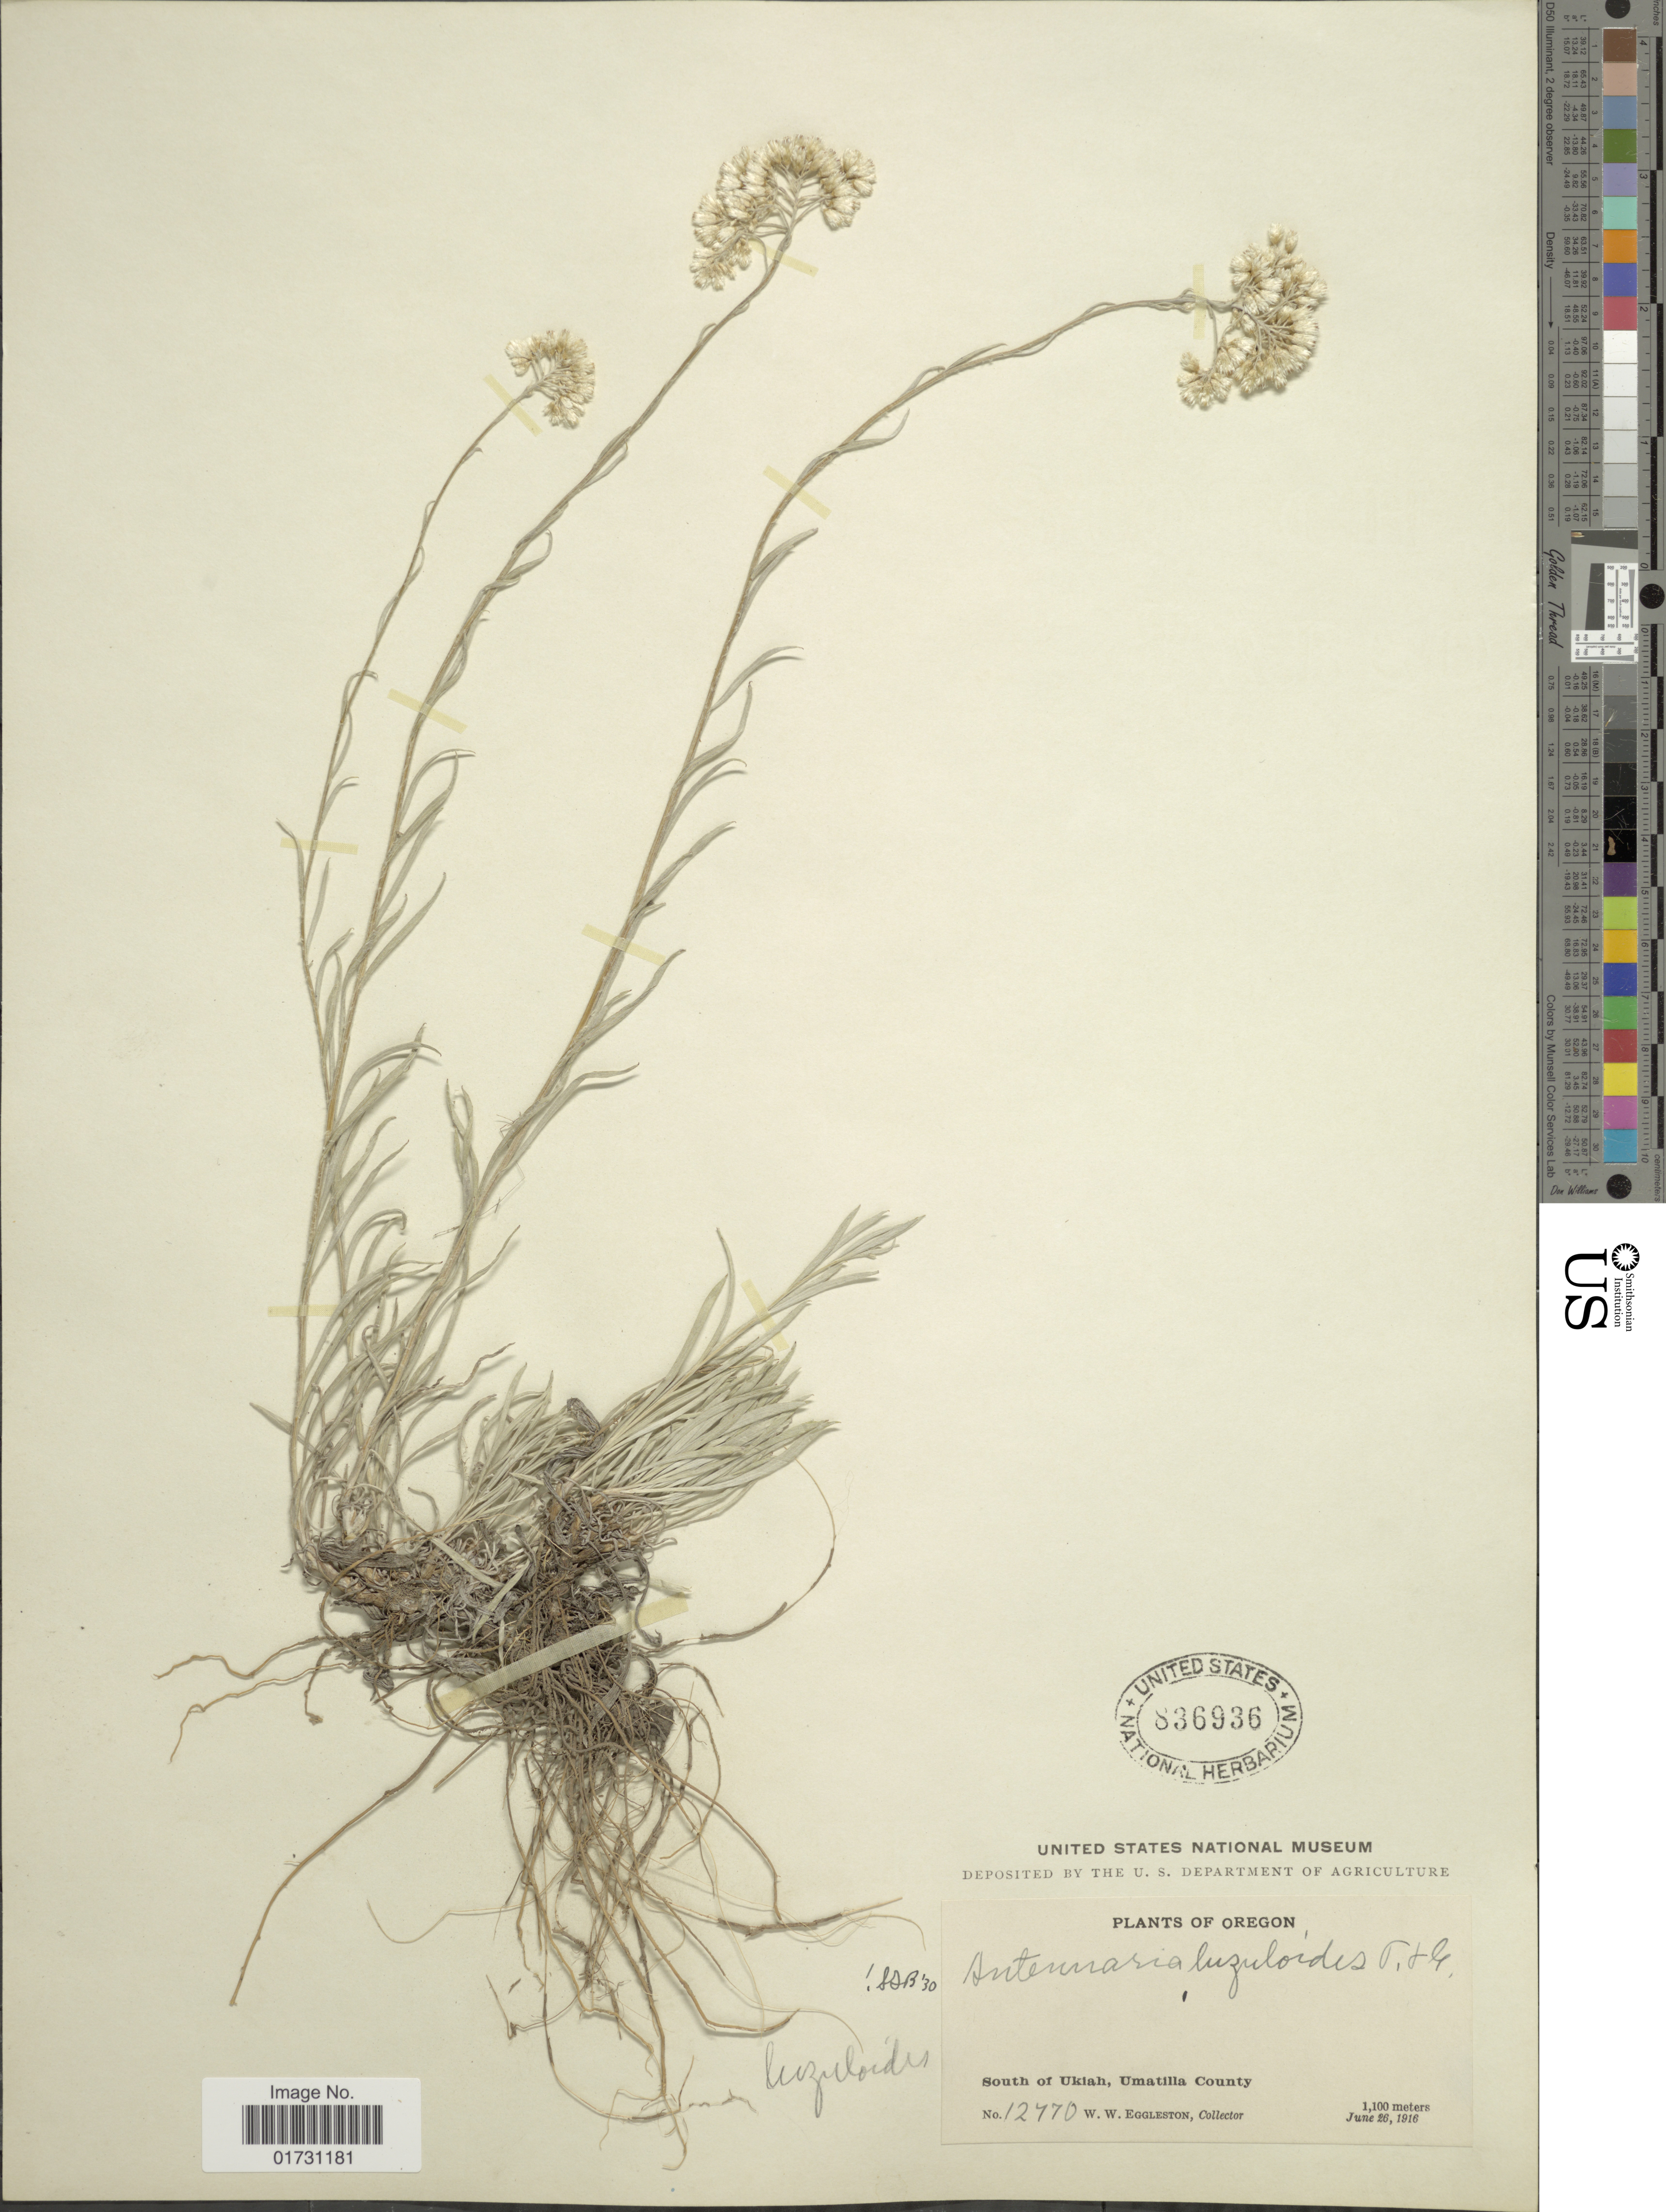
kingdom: Plantae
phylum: Tracheophyta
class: Magnoliopsida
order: Asterales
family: Asteraceae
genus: Antennaria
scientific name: Antennaria luzuloides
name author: Torr. & A. Gray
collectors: W. W. Eggleston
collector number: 12770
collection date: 1916-06-26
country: United States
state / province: Oregon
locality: South of Ukiah, Umatilla County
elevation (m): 1100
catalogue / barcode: US 836936